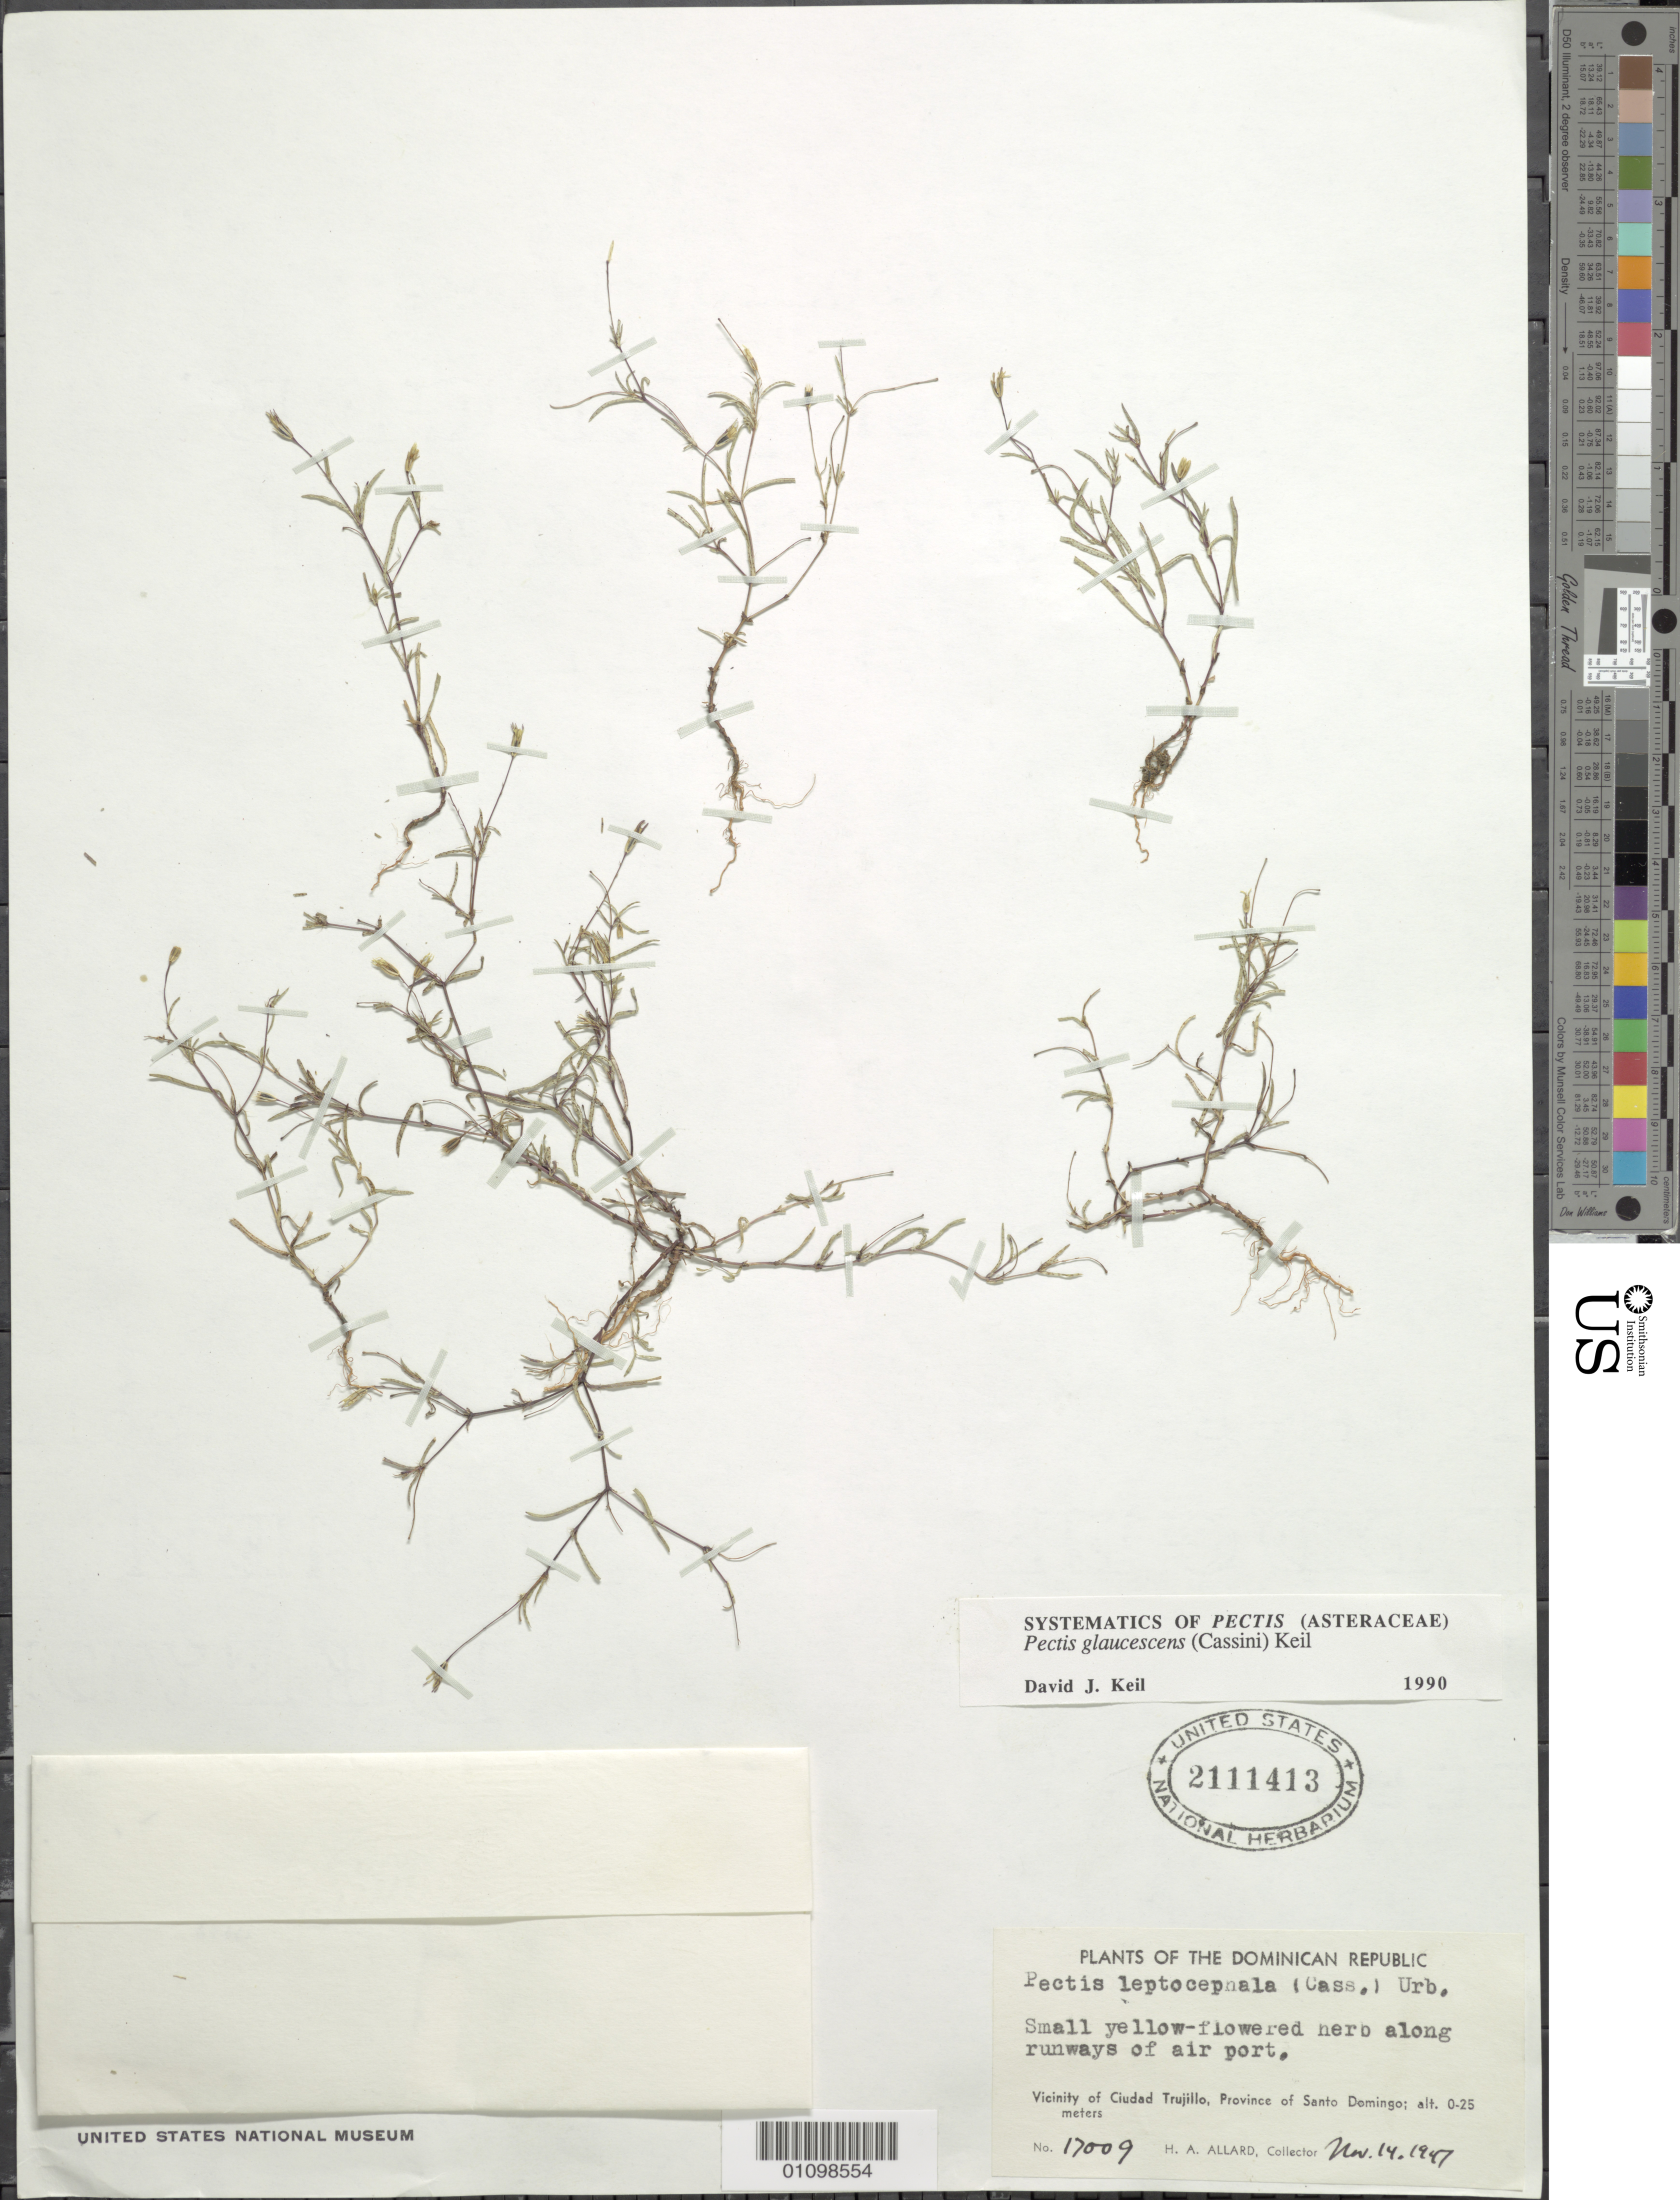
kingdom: Plantae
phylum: Tracheophyta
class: Magnoliopsida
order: Asterales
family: Asteraceae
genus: Pectis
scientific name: Pectis glaucescens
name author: (Cass.) D.J. Keil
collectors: H. A. Allard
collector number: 17009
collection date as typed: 14 Nov 1947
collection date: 1947-11-14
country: Dominican Republic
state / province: Santo Domingo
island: Hispaniola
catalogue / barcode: US 2111413